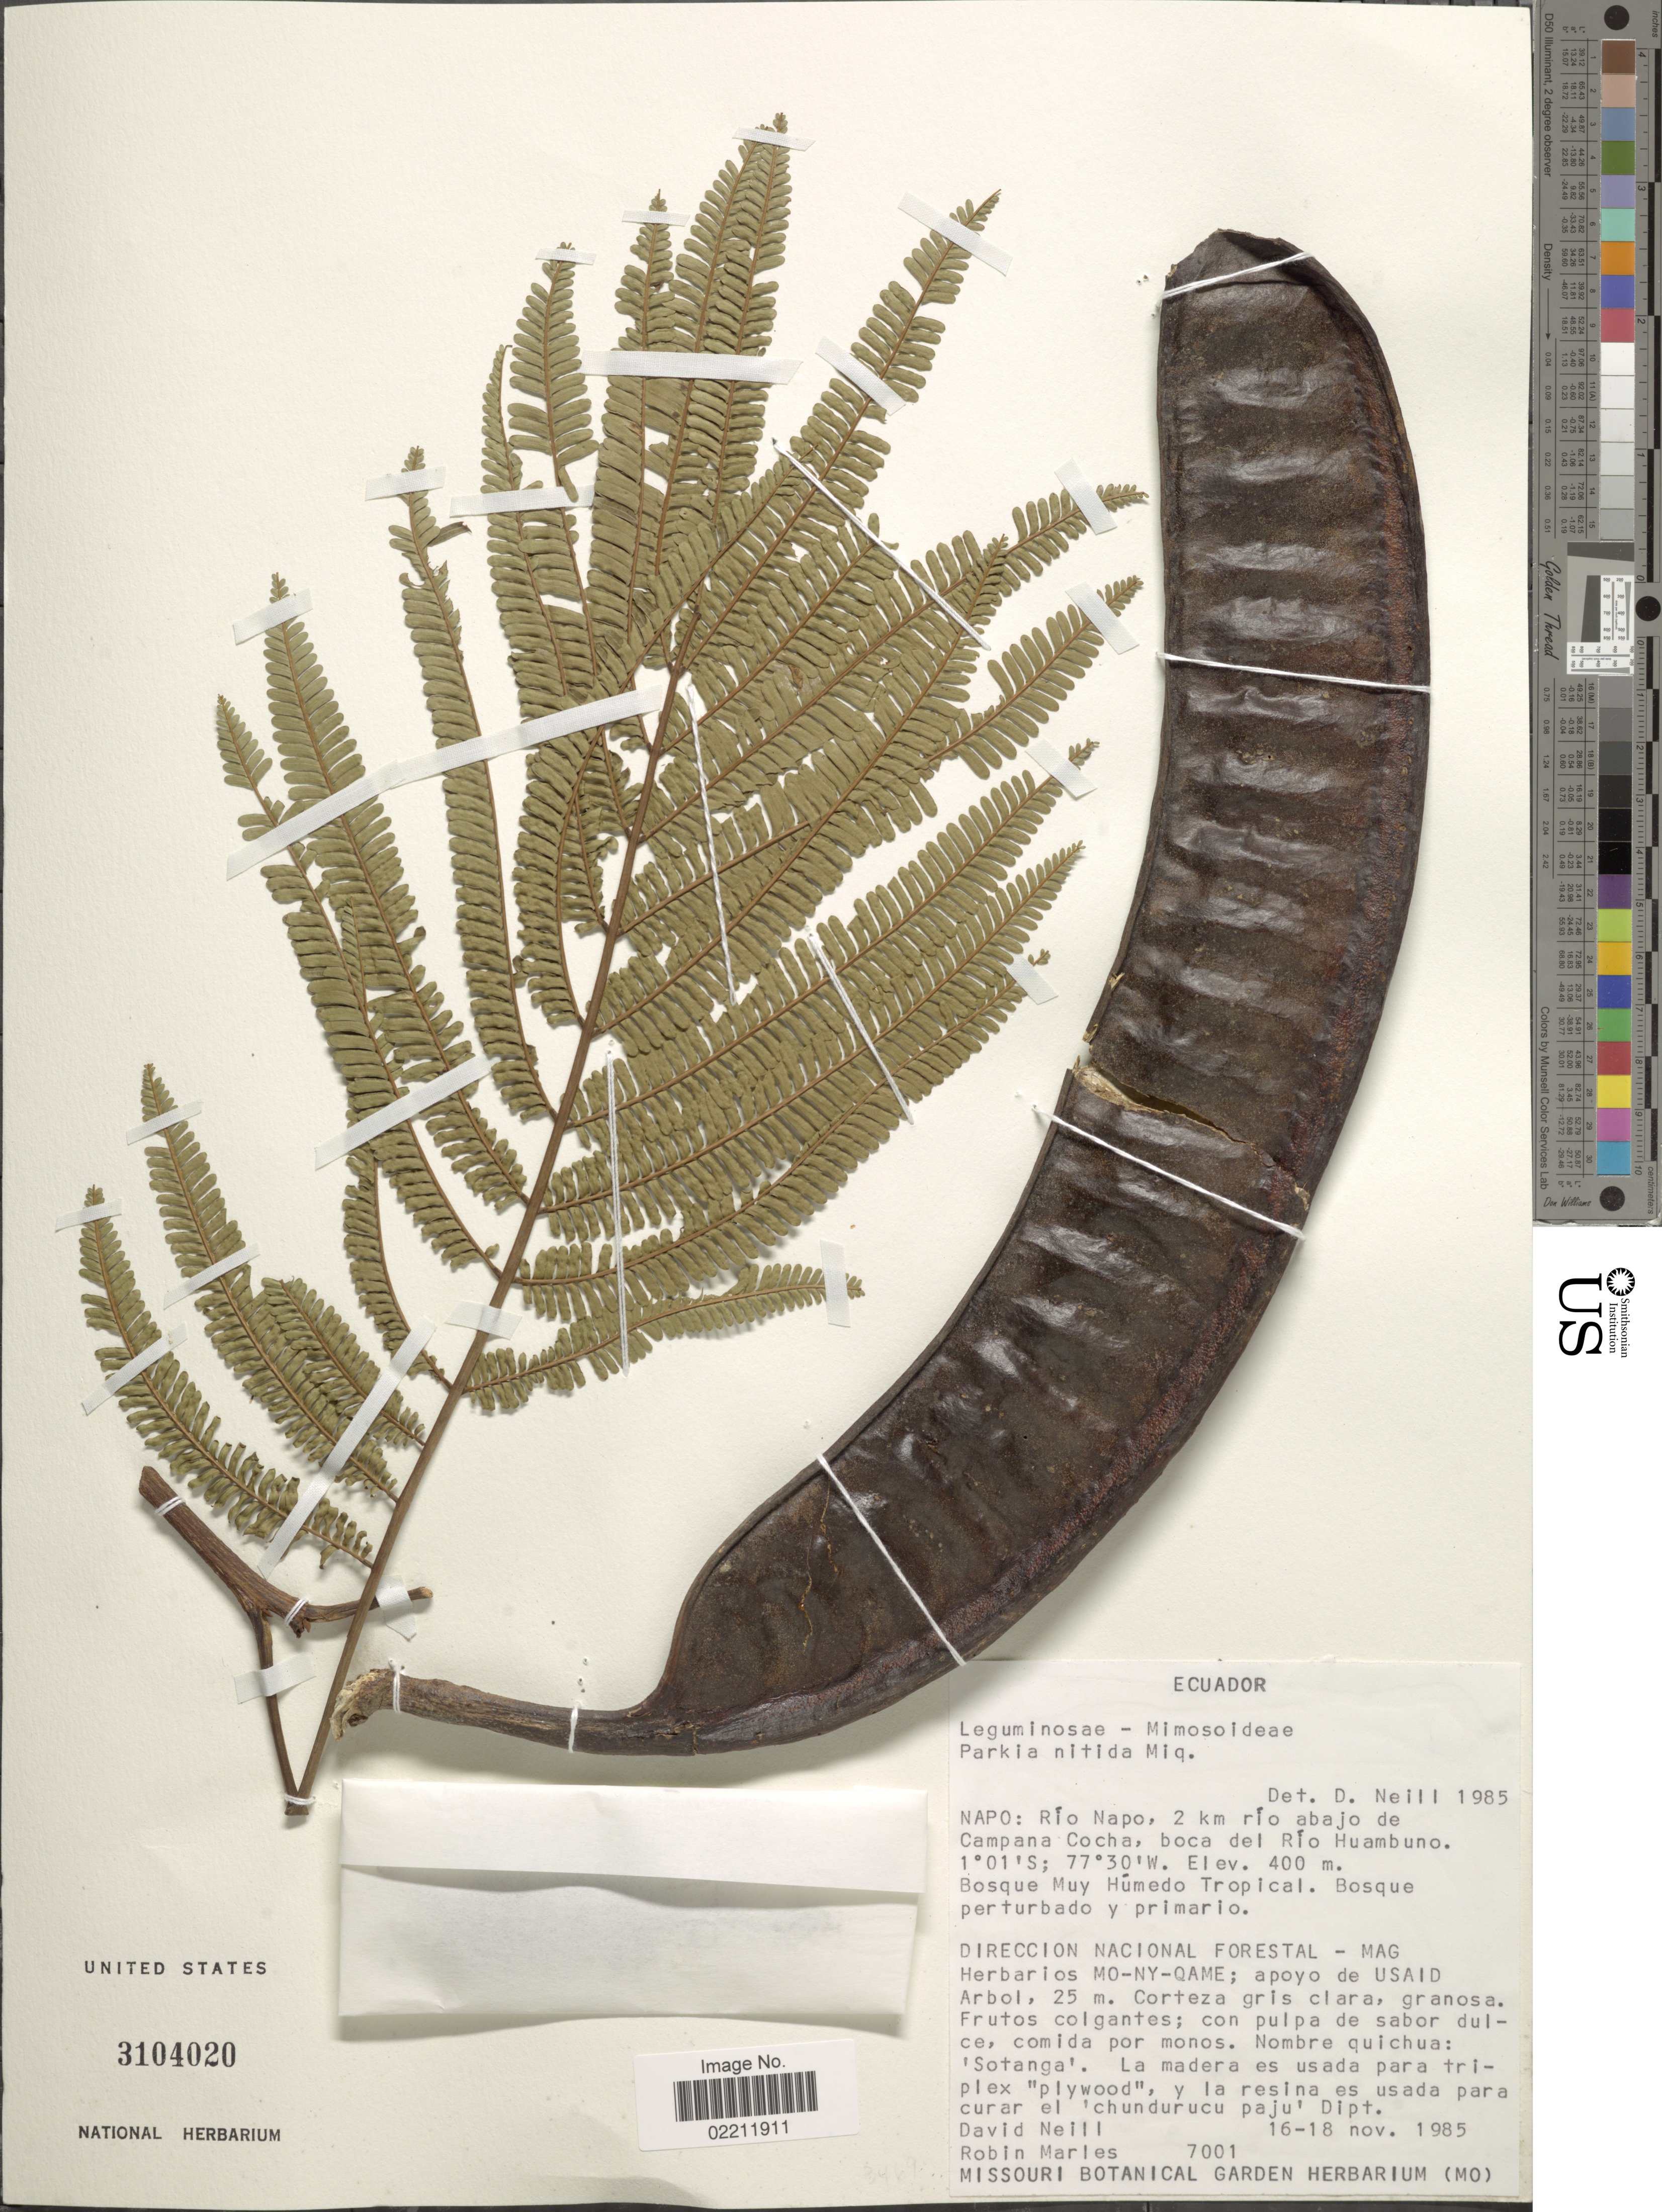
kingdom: Plantae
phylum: Tracheophyta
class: Magnoliopsida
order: Fabales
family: Fabaceae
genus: Parkia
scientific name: Parkia nitida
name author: Miq.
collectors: D. Neill & R. Marles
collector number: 7001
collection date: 1985-11-16/1985-11-18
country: Ecuador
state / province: Napo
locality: Napo: Rio Napo, 2 km rio abajo de Campana Cocha, boca del Rio Huambuno.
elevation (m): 400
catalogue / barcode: US 3104020